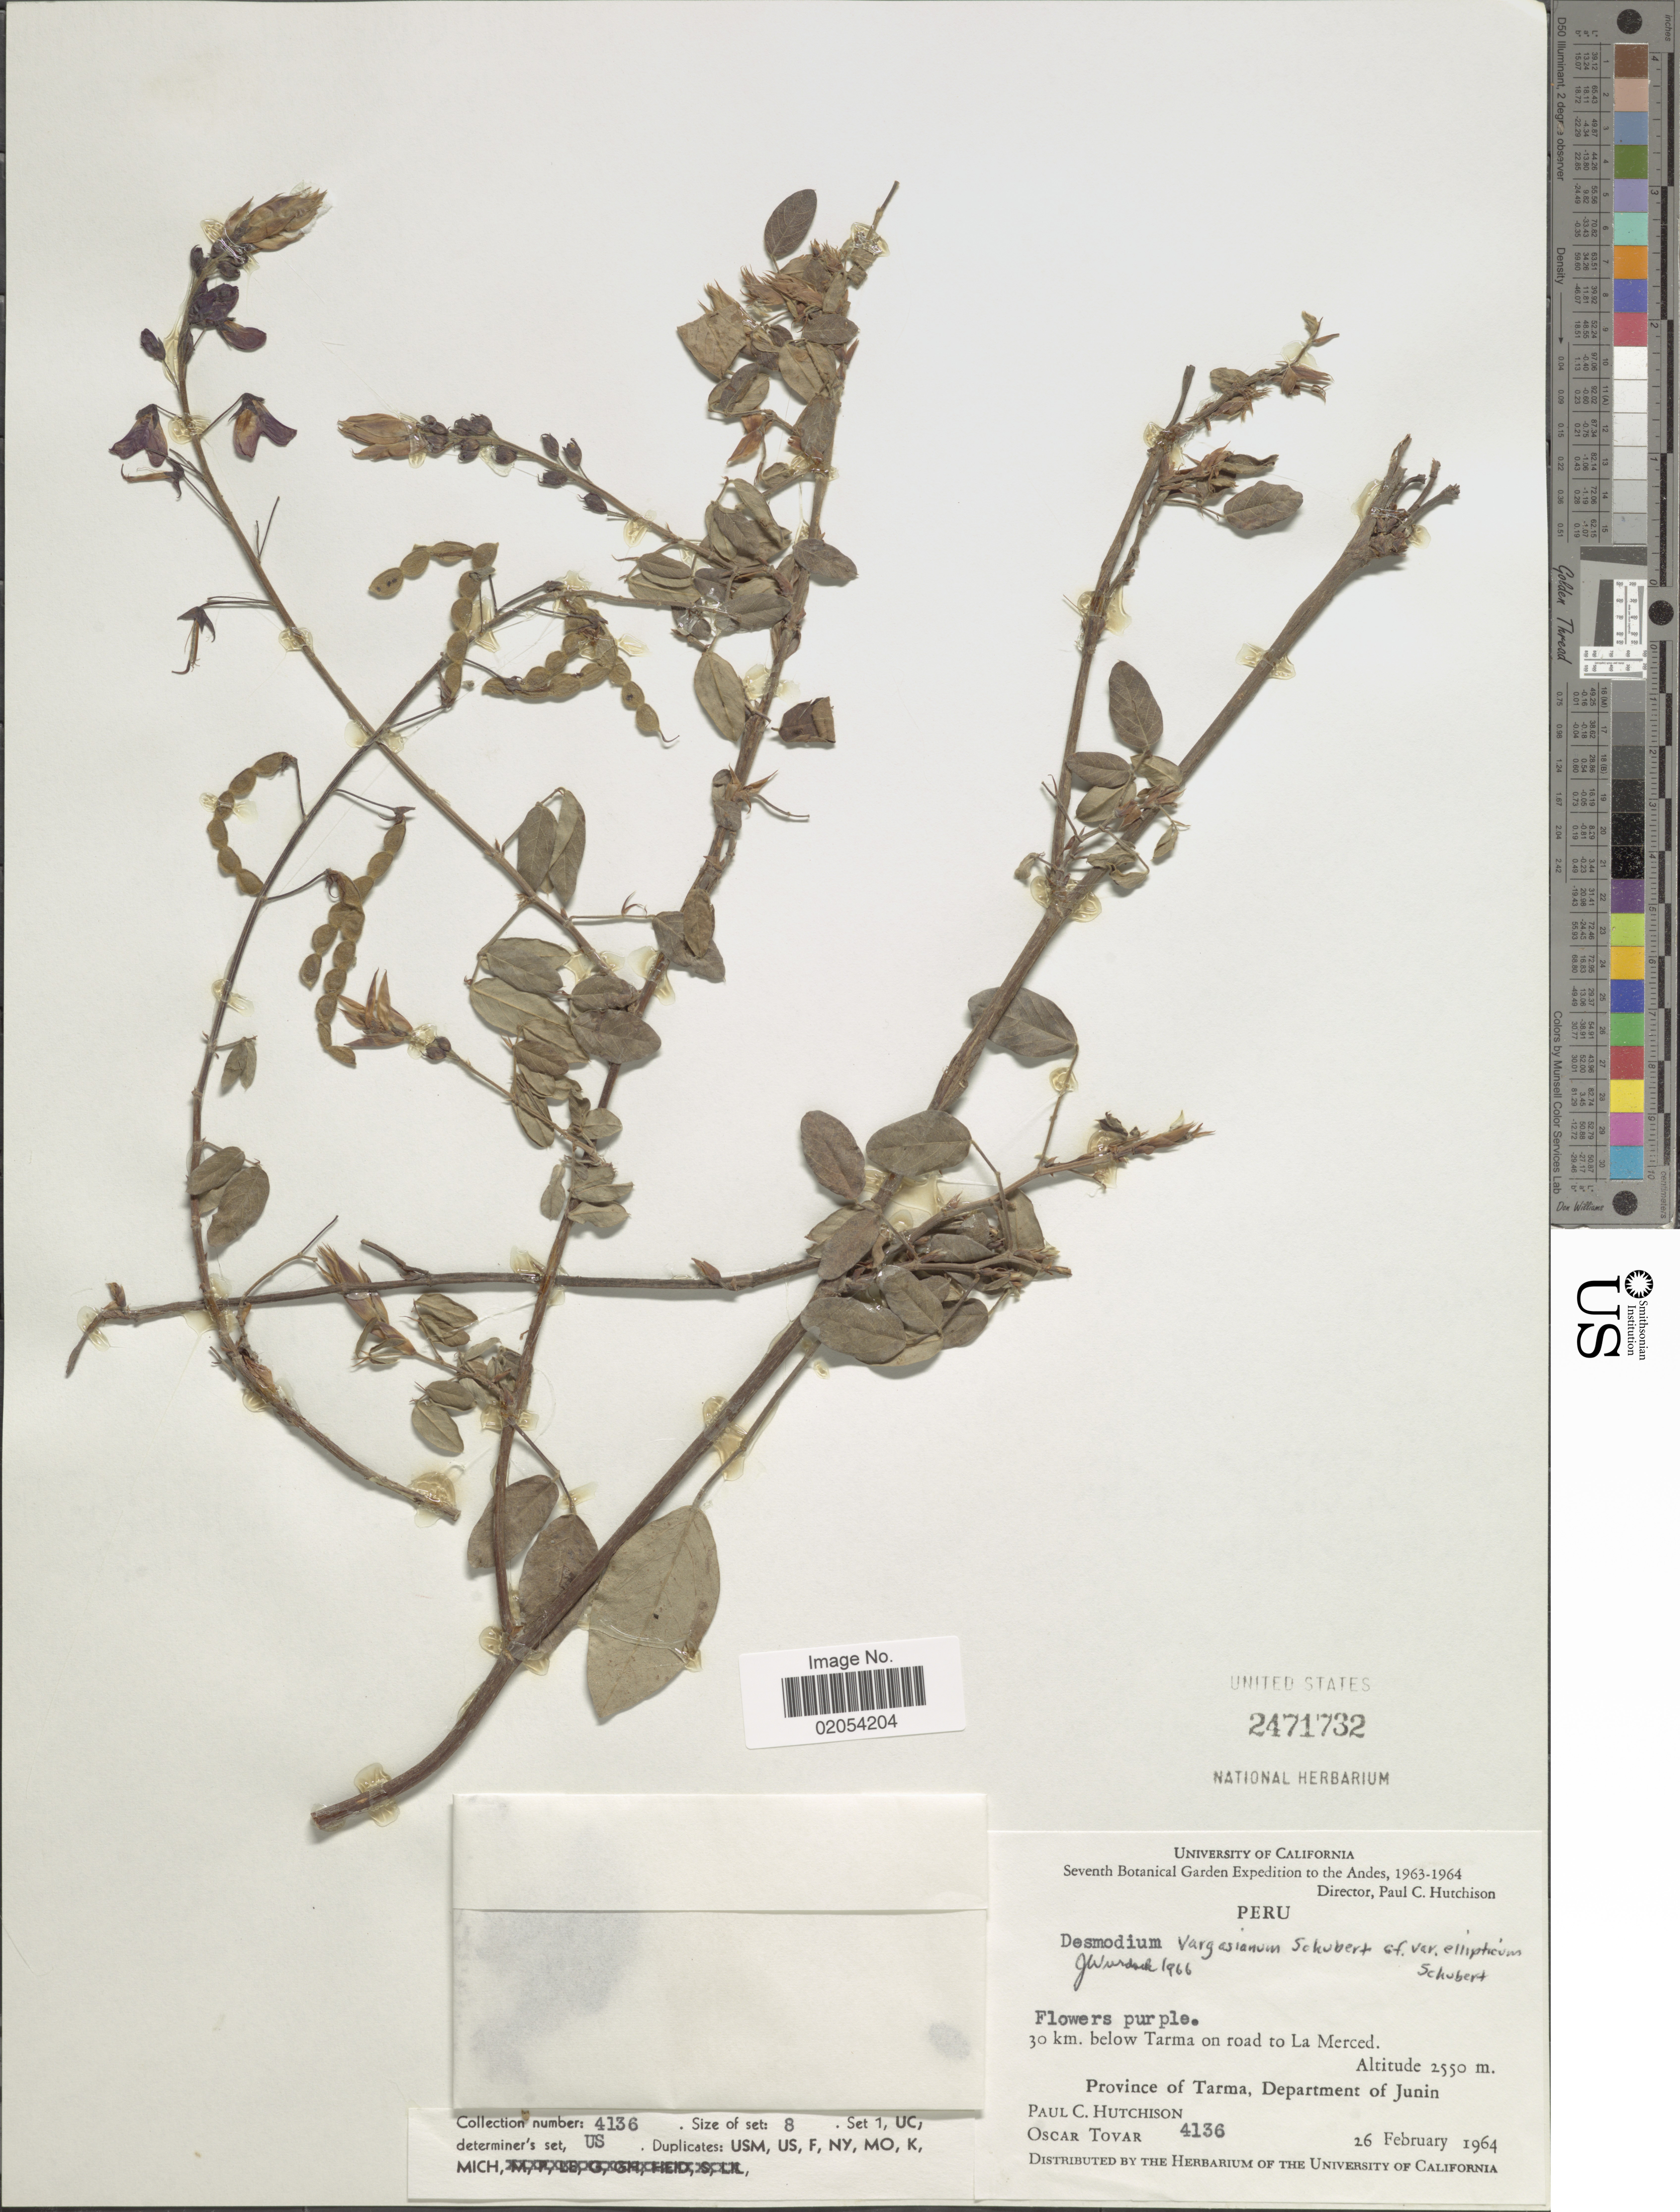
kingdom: Plantae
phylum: Tracheophyta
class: Magnoliopsida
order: Fabales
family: Fabaceae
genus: Desmodium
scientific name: Desmodium vargasianum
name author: B.G. Schub.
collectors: P. C. Hutchison & Ó. Tovar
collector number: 4136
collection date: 1964-02-26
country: Peru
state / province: Junín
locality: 30 km. below Tarma on road to La Merced. Province of Tarma, Department of Junin.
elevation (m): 2550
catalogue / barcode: US 2471732